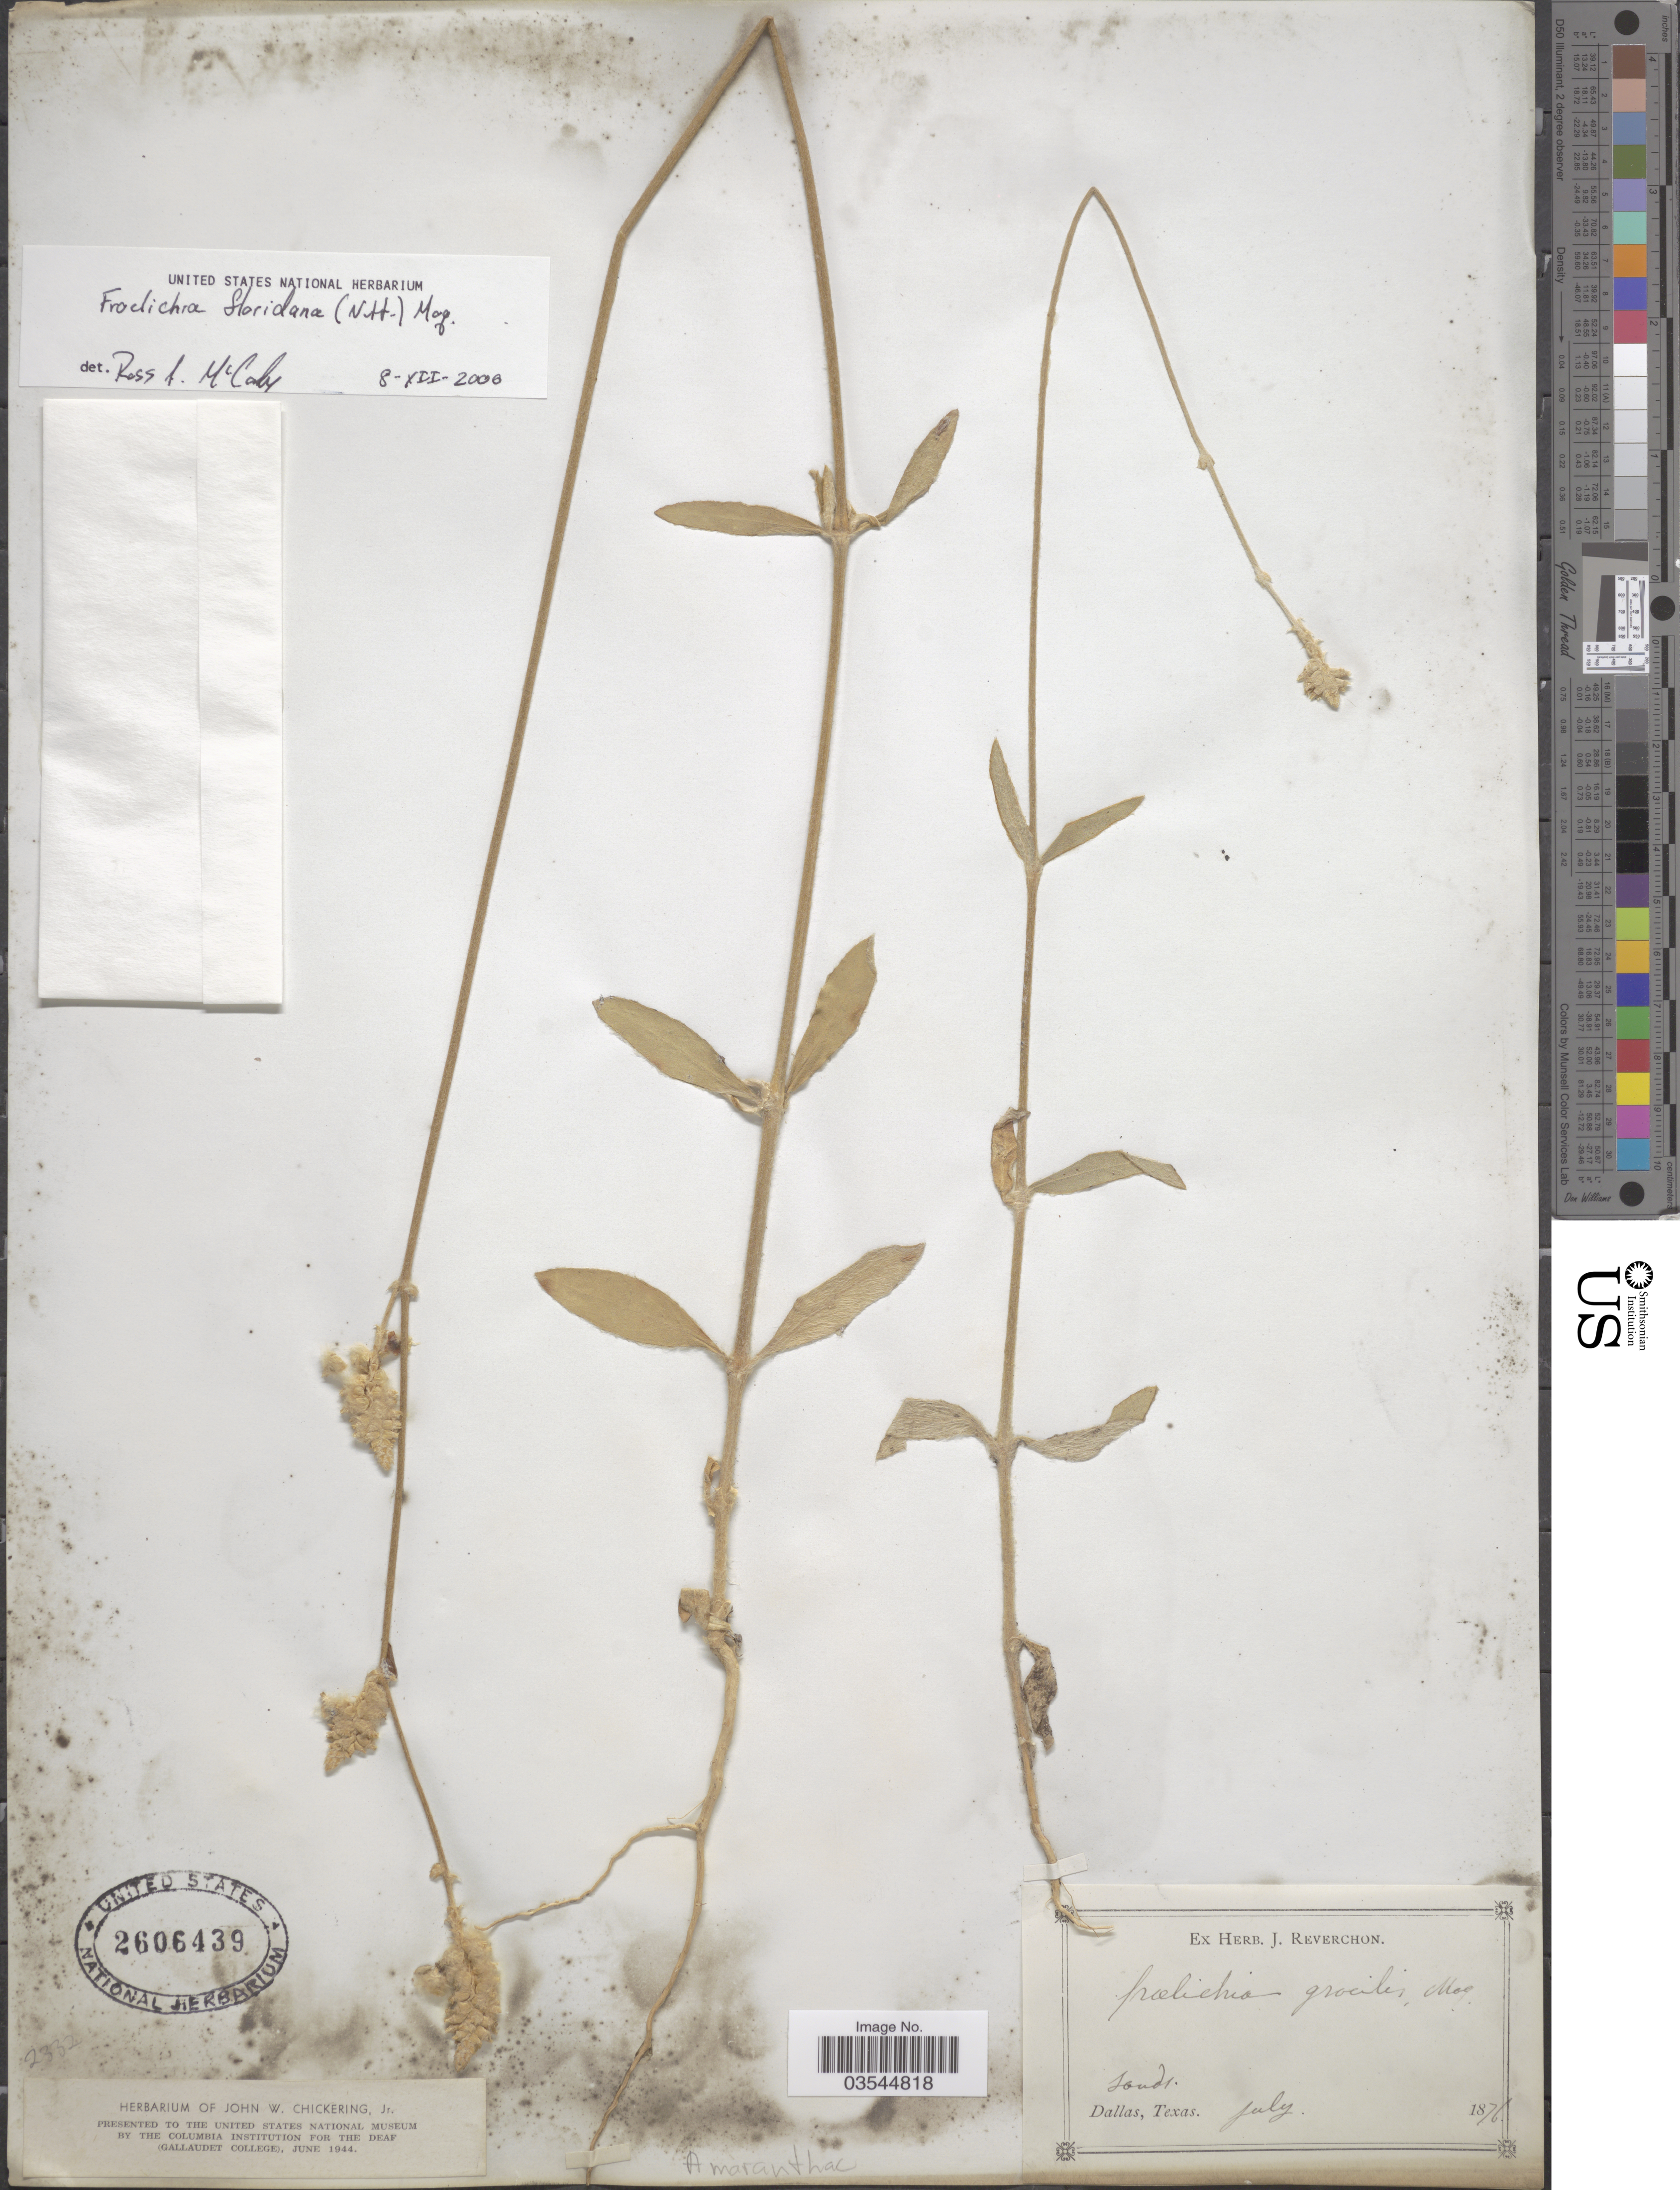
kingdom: Plantae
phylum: Tracheophyta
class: Magnoliopsida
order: Caryophyllales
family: Amaranthaceae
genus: Froelichia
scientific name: Froelichia floridana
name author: (Nutt.) Moq.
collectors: ex herb. J. Reverchon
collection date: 1876-07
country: United States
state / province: Texas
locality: Dallas.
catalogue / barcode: US 2606439